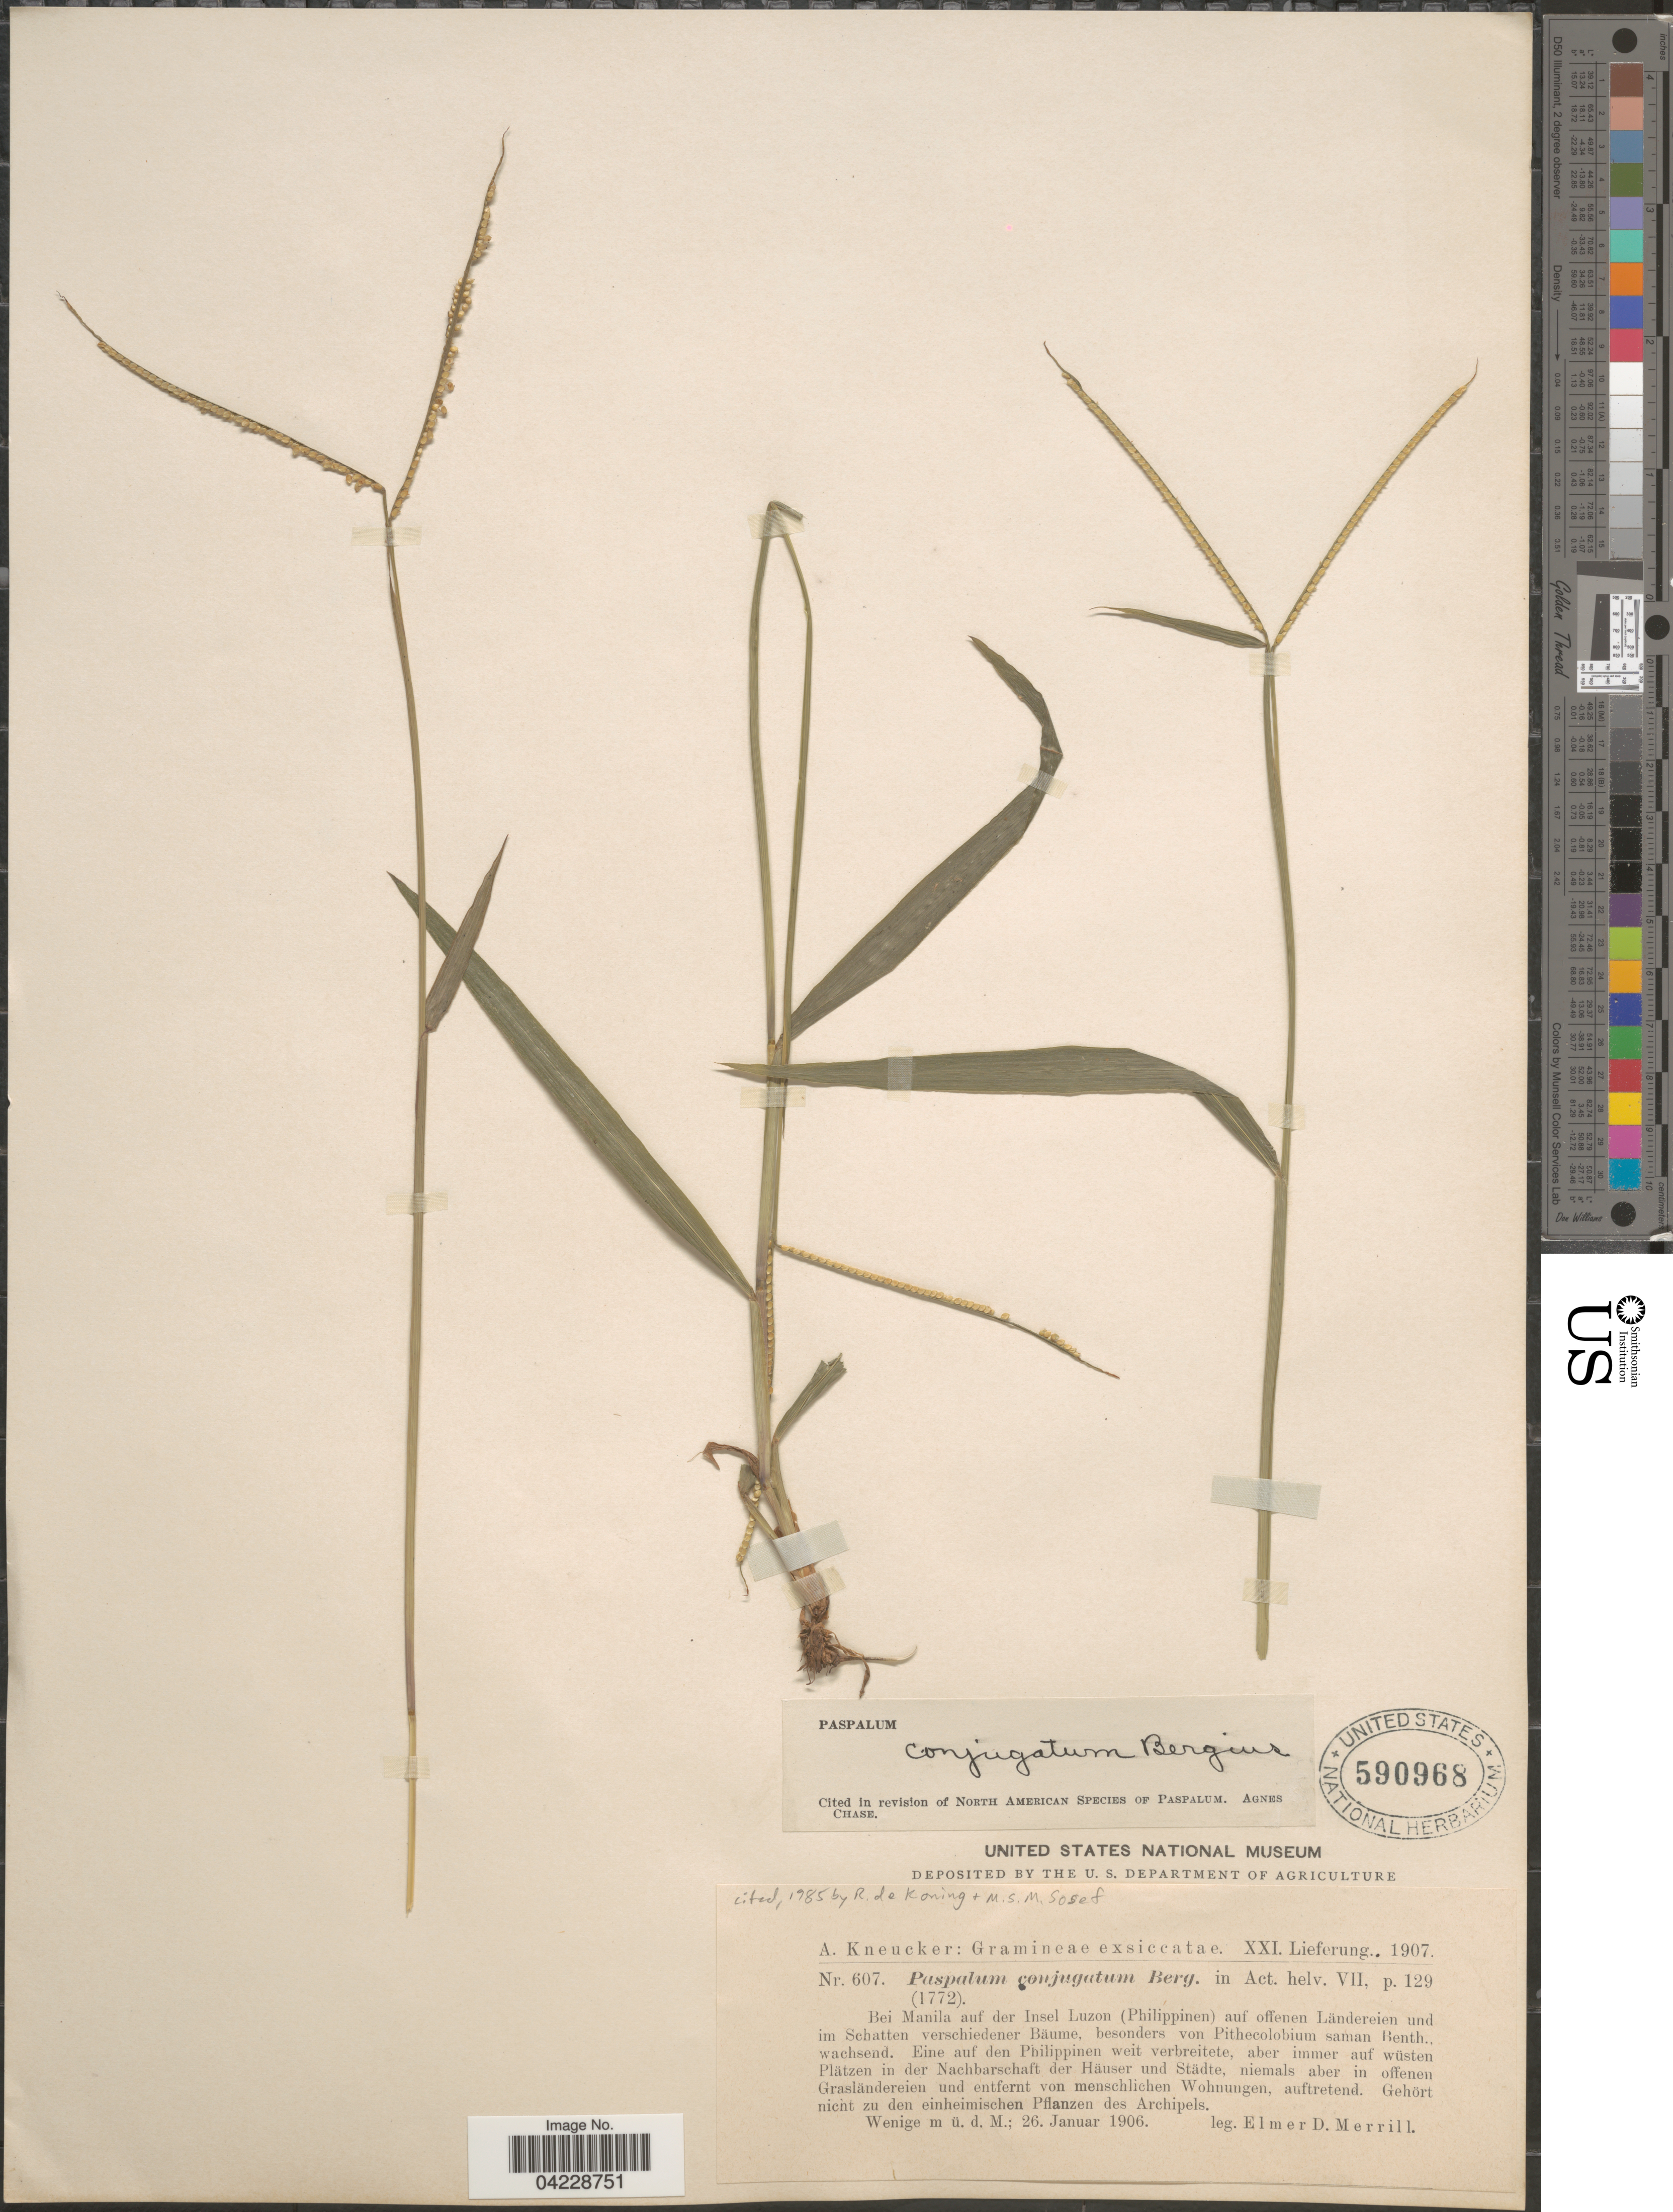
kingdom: Plantae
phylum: Tracheophyta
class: Liliopsida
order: Poales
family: Poaceae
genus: Paspalum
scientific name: Paspalum conjugatum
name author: P.J. Bergius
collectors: E. D. Merrill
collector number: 607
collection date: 1906-01-26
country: Philippines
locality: Bei Manila auf der Insel Luzon (Philippinen) auf offenen Ländereien und im Schatten verschiedener Bäume, besonders von Pithecolobium saman Benth. wachsend.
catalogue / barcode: US 590968